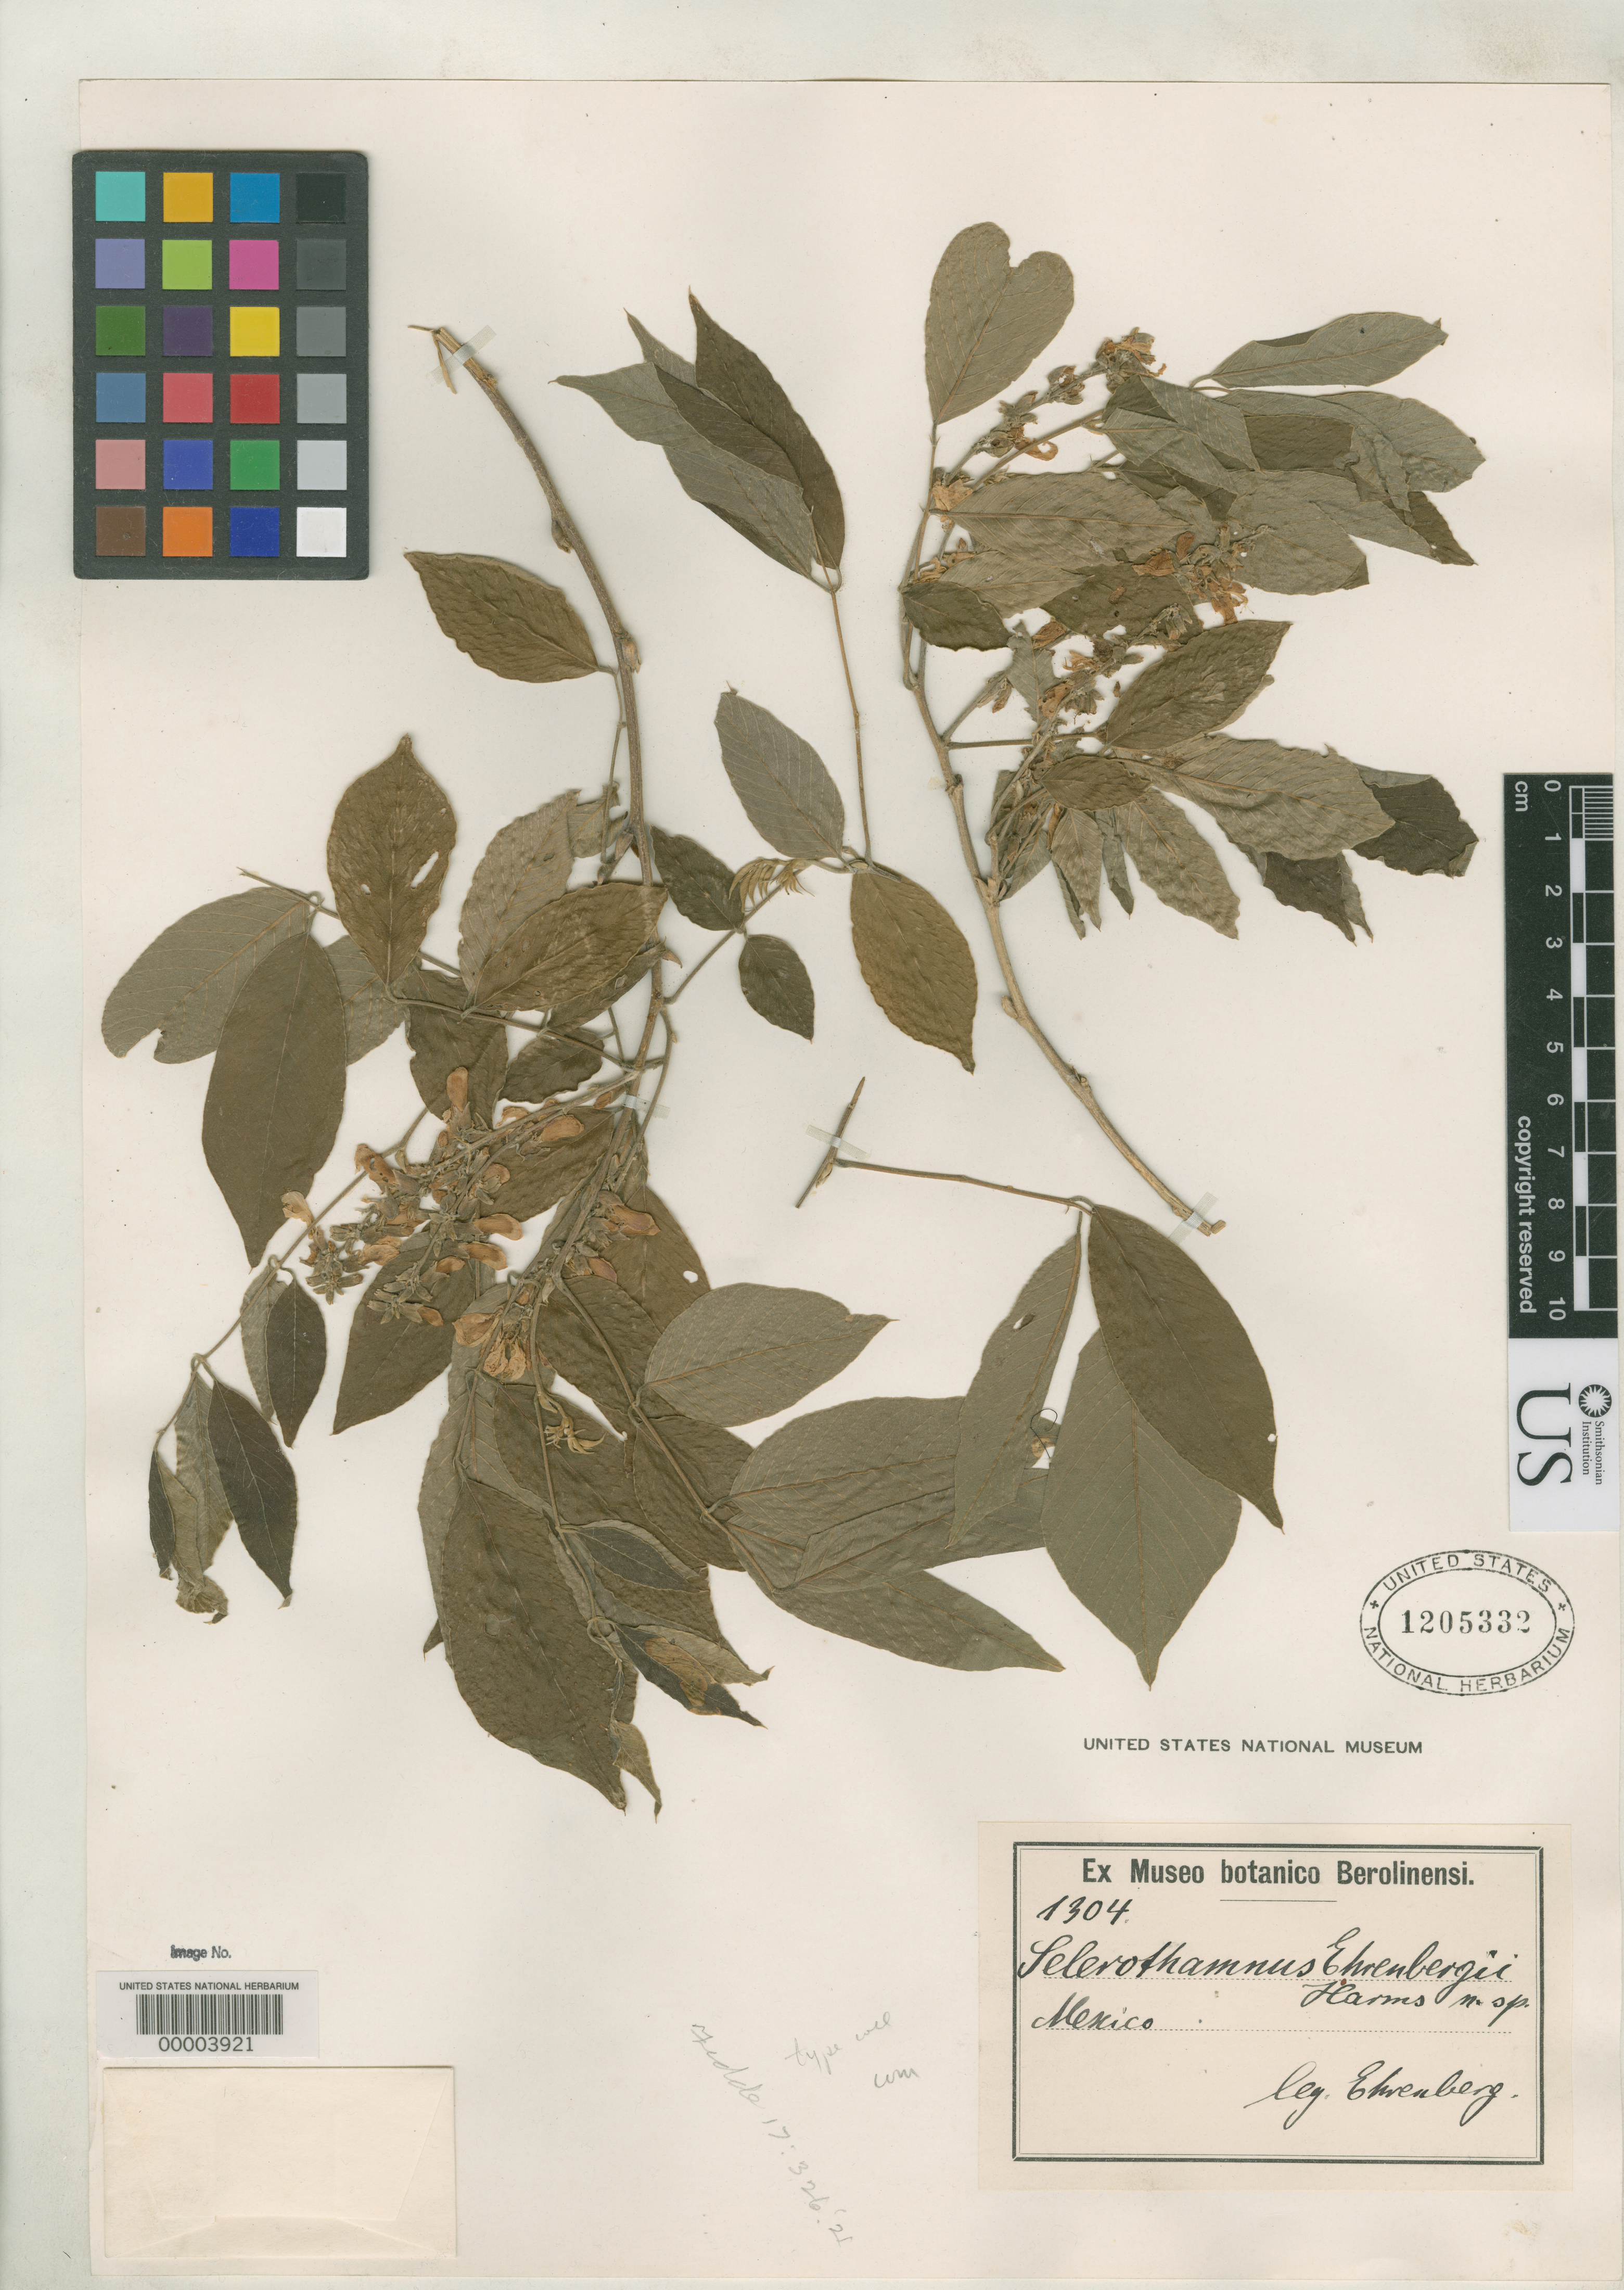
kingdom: Plantae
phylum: Tracheophyta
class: Magnoliopsida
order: Fabales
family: Fabaceae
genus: Selerothamnus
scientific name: Selerothamnus ehrenbergii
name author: Harms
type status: Isosyntype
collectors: C. Ehrenberg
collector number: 1304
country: Mexico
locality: E of Monserrat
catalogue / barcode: US 1205332